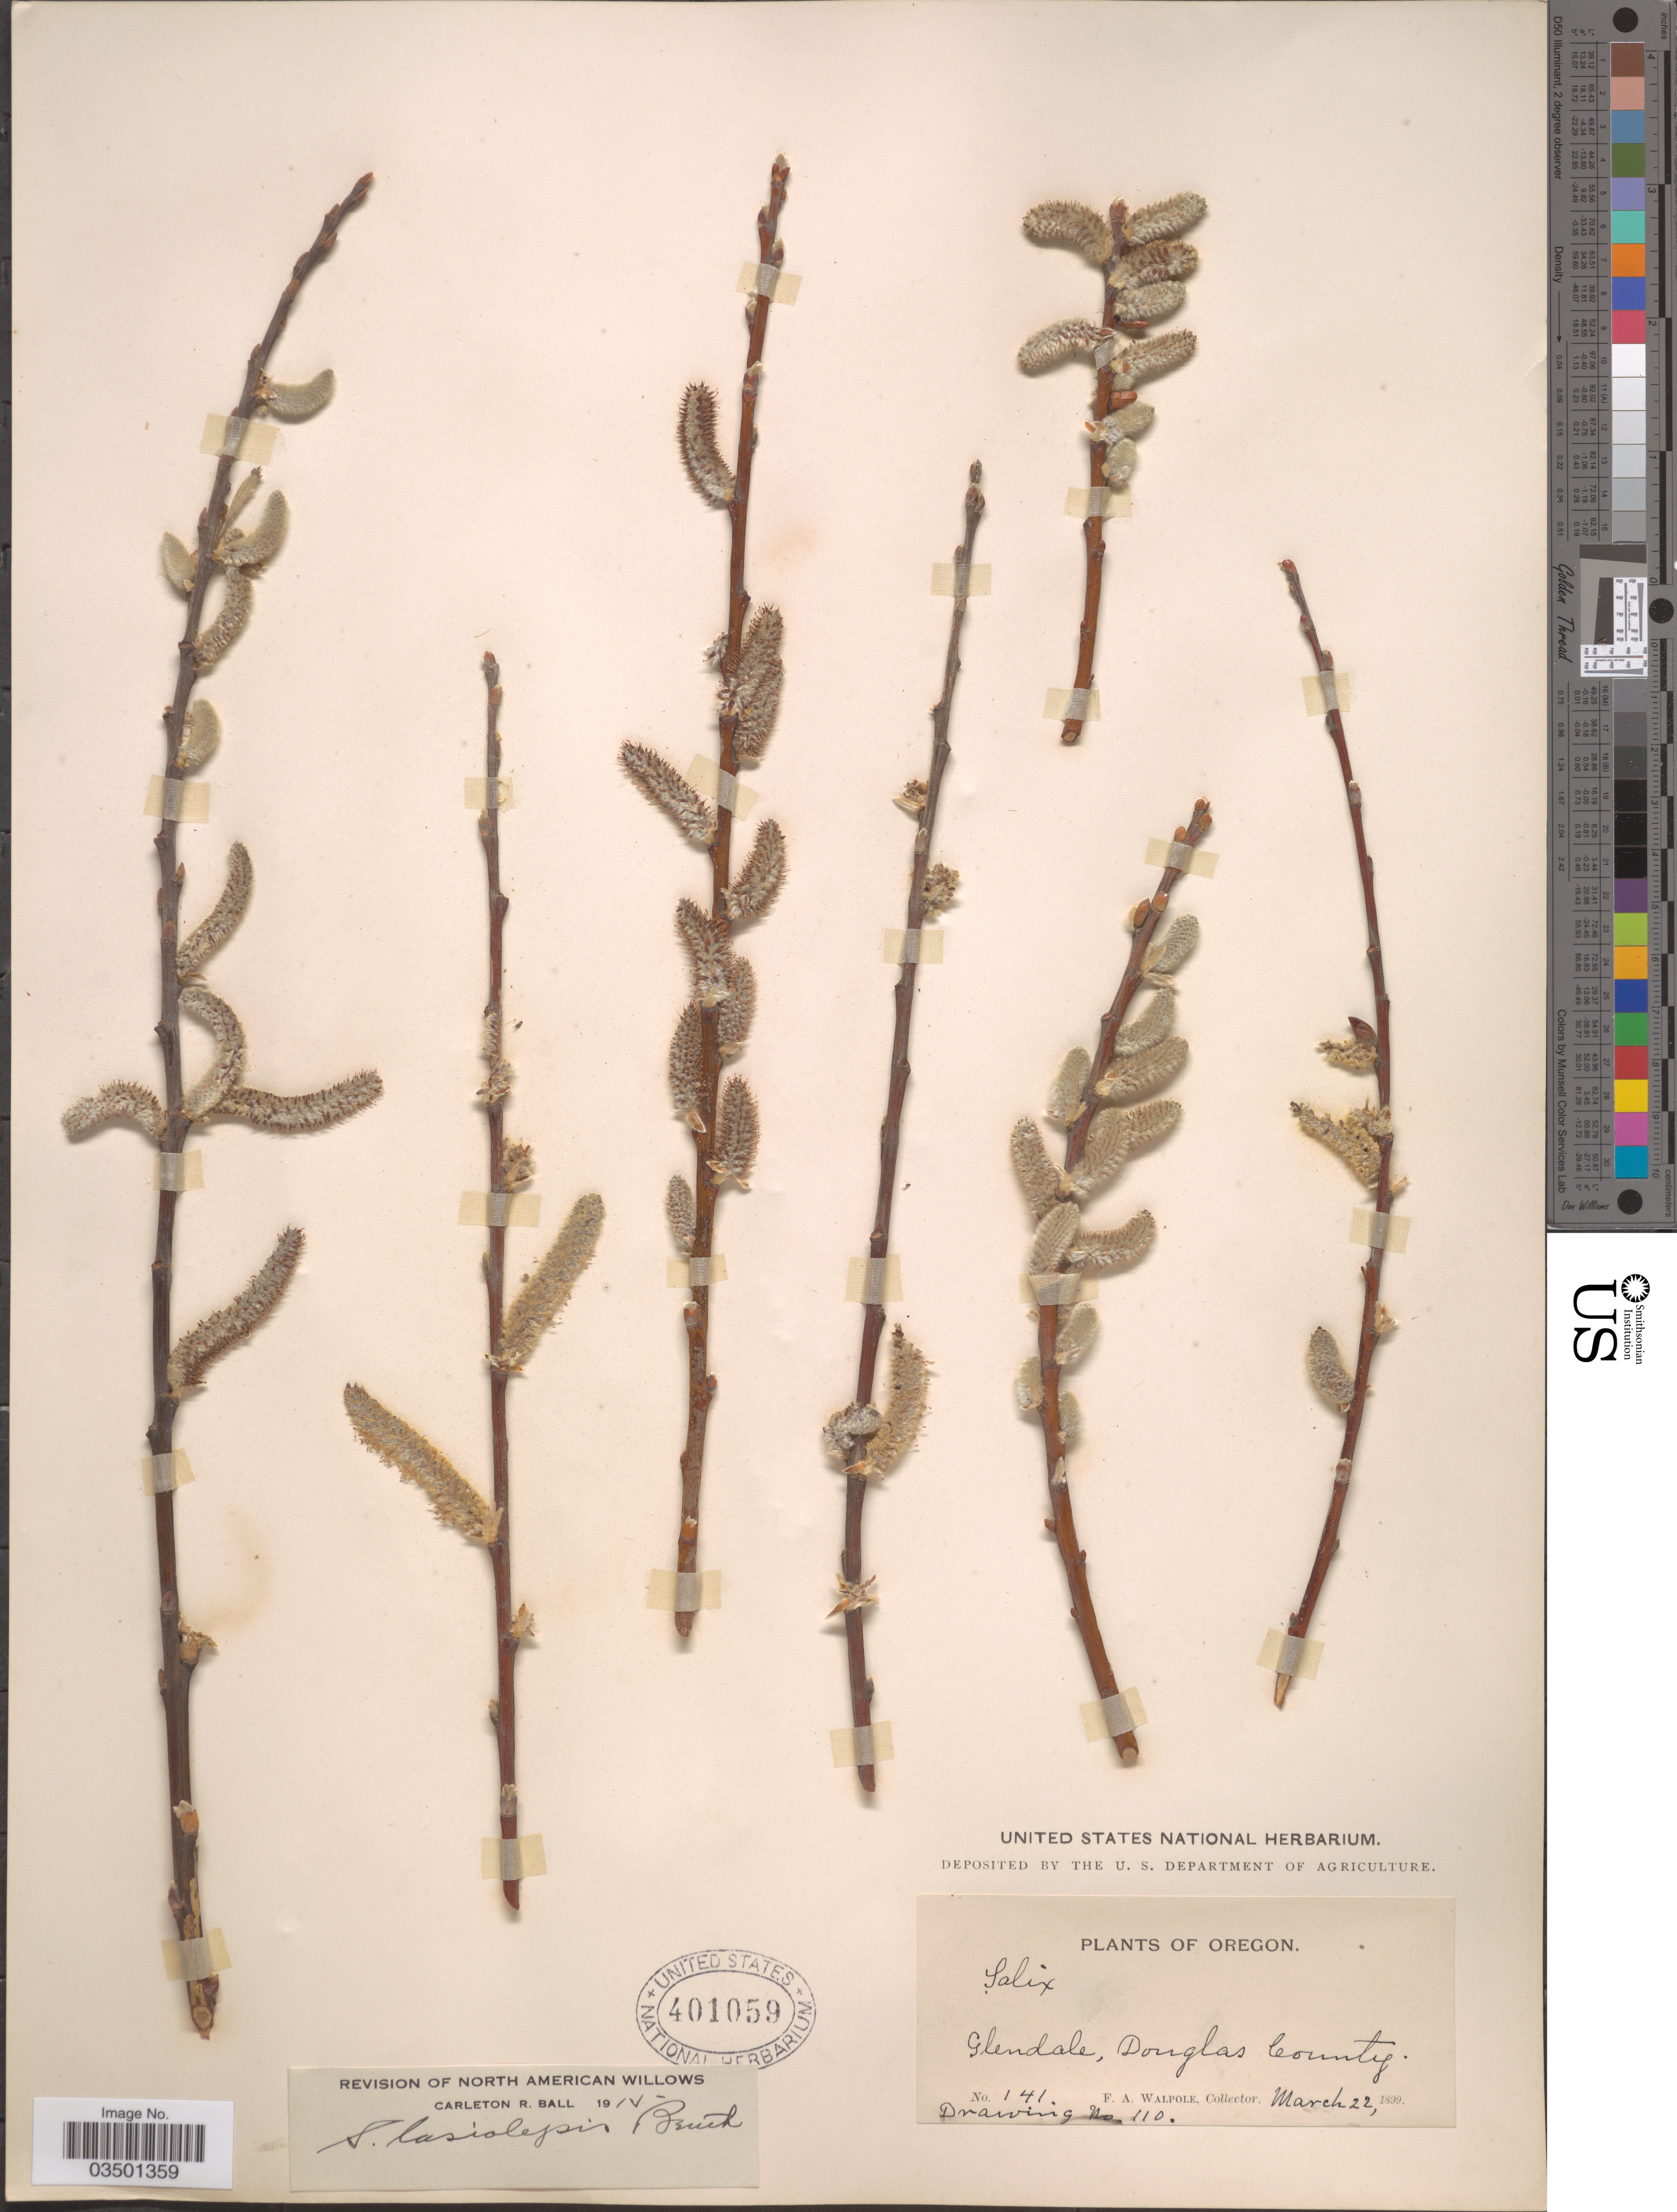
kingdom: Plantae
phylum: Tracheophyta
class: Magnoliopsida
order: Malpighiales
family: Salicaceae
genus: Salix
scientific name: Salix lasiolepis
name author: Benth.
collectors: F. Walpole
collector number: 141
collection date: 1899-03-22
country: United States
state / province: Oregon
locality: Glendale, Douglas County.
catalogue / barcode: US 401059